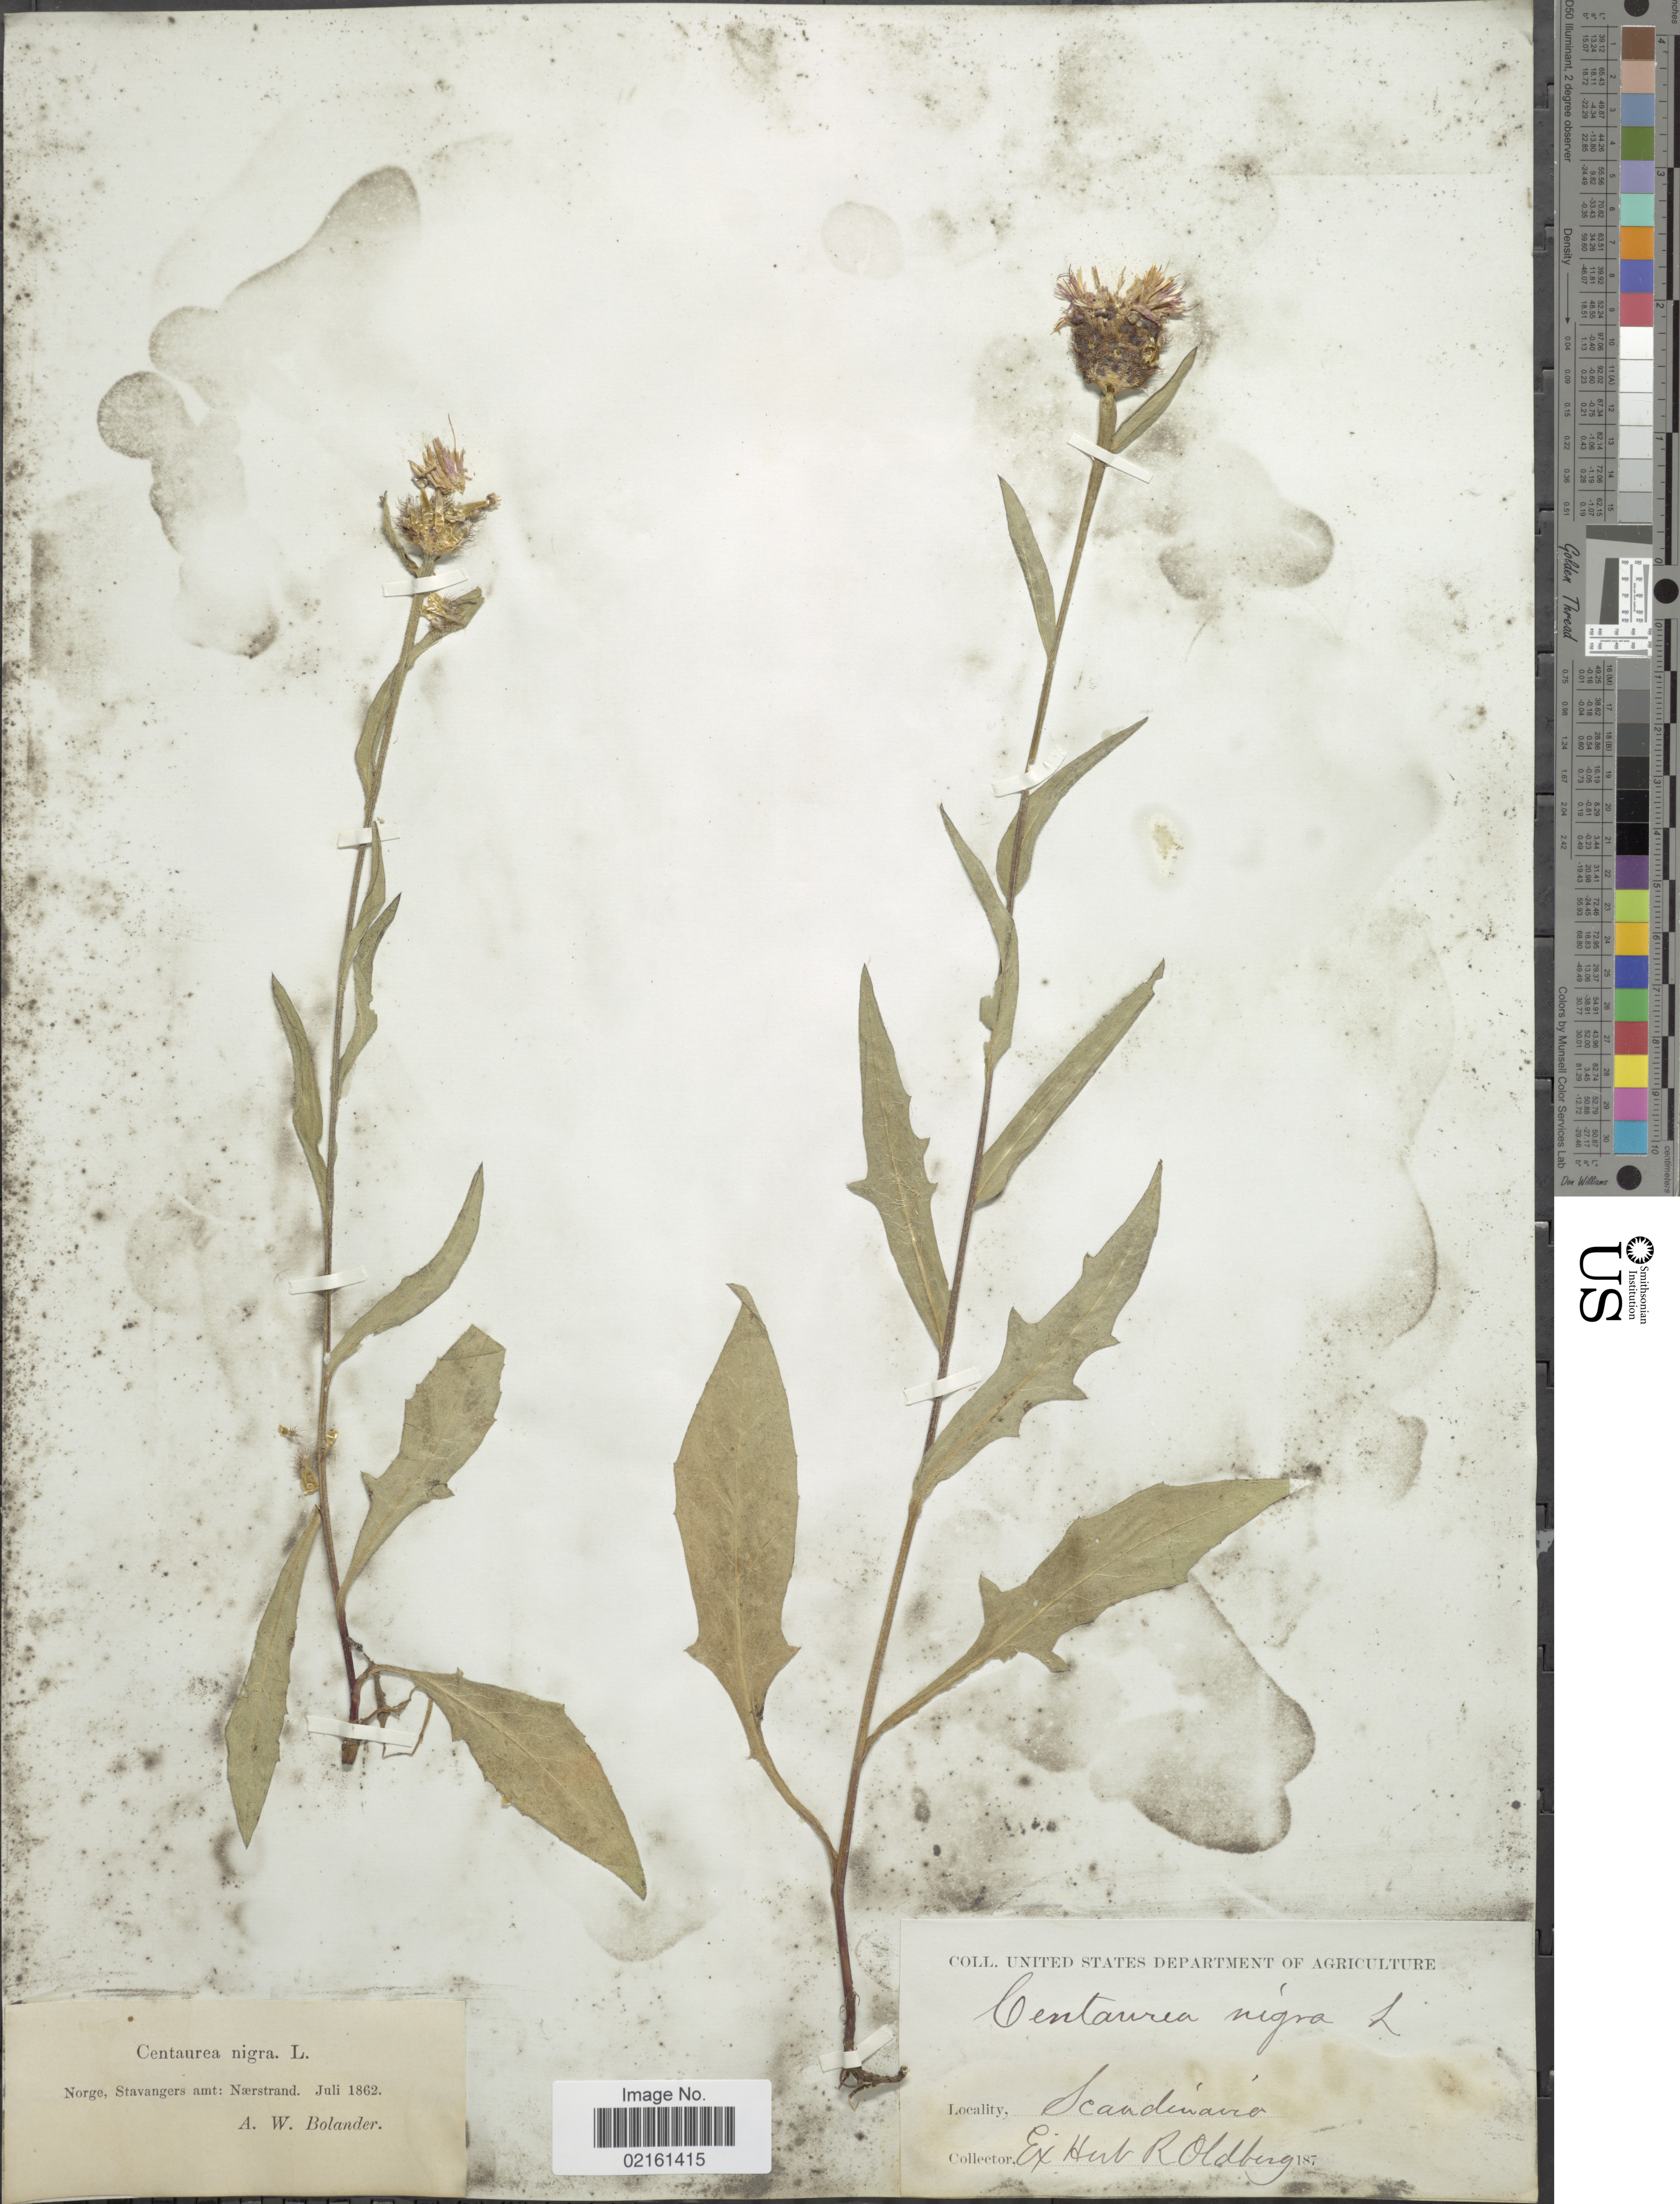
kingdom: Plantae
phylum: Tracheophyta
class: Magnoliopsida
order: Asterales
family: Asteraceae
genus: Centaurea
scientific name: Centaurea nigra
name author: L.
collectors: A. Bolander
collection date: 1862-07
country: Norway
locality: Scandinavia, Norge, Stavangers amt, Naerstrand